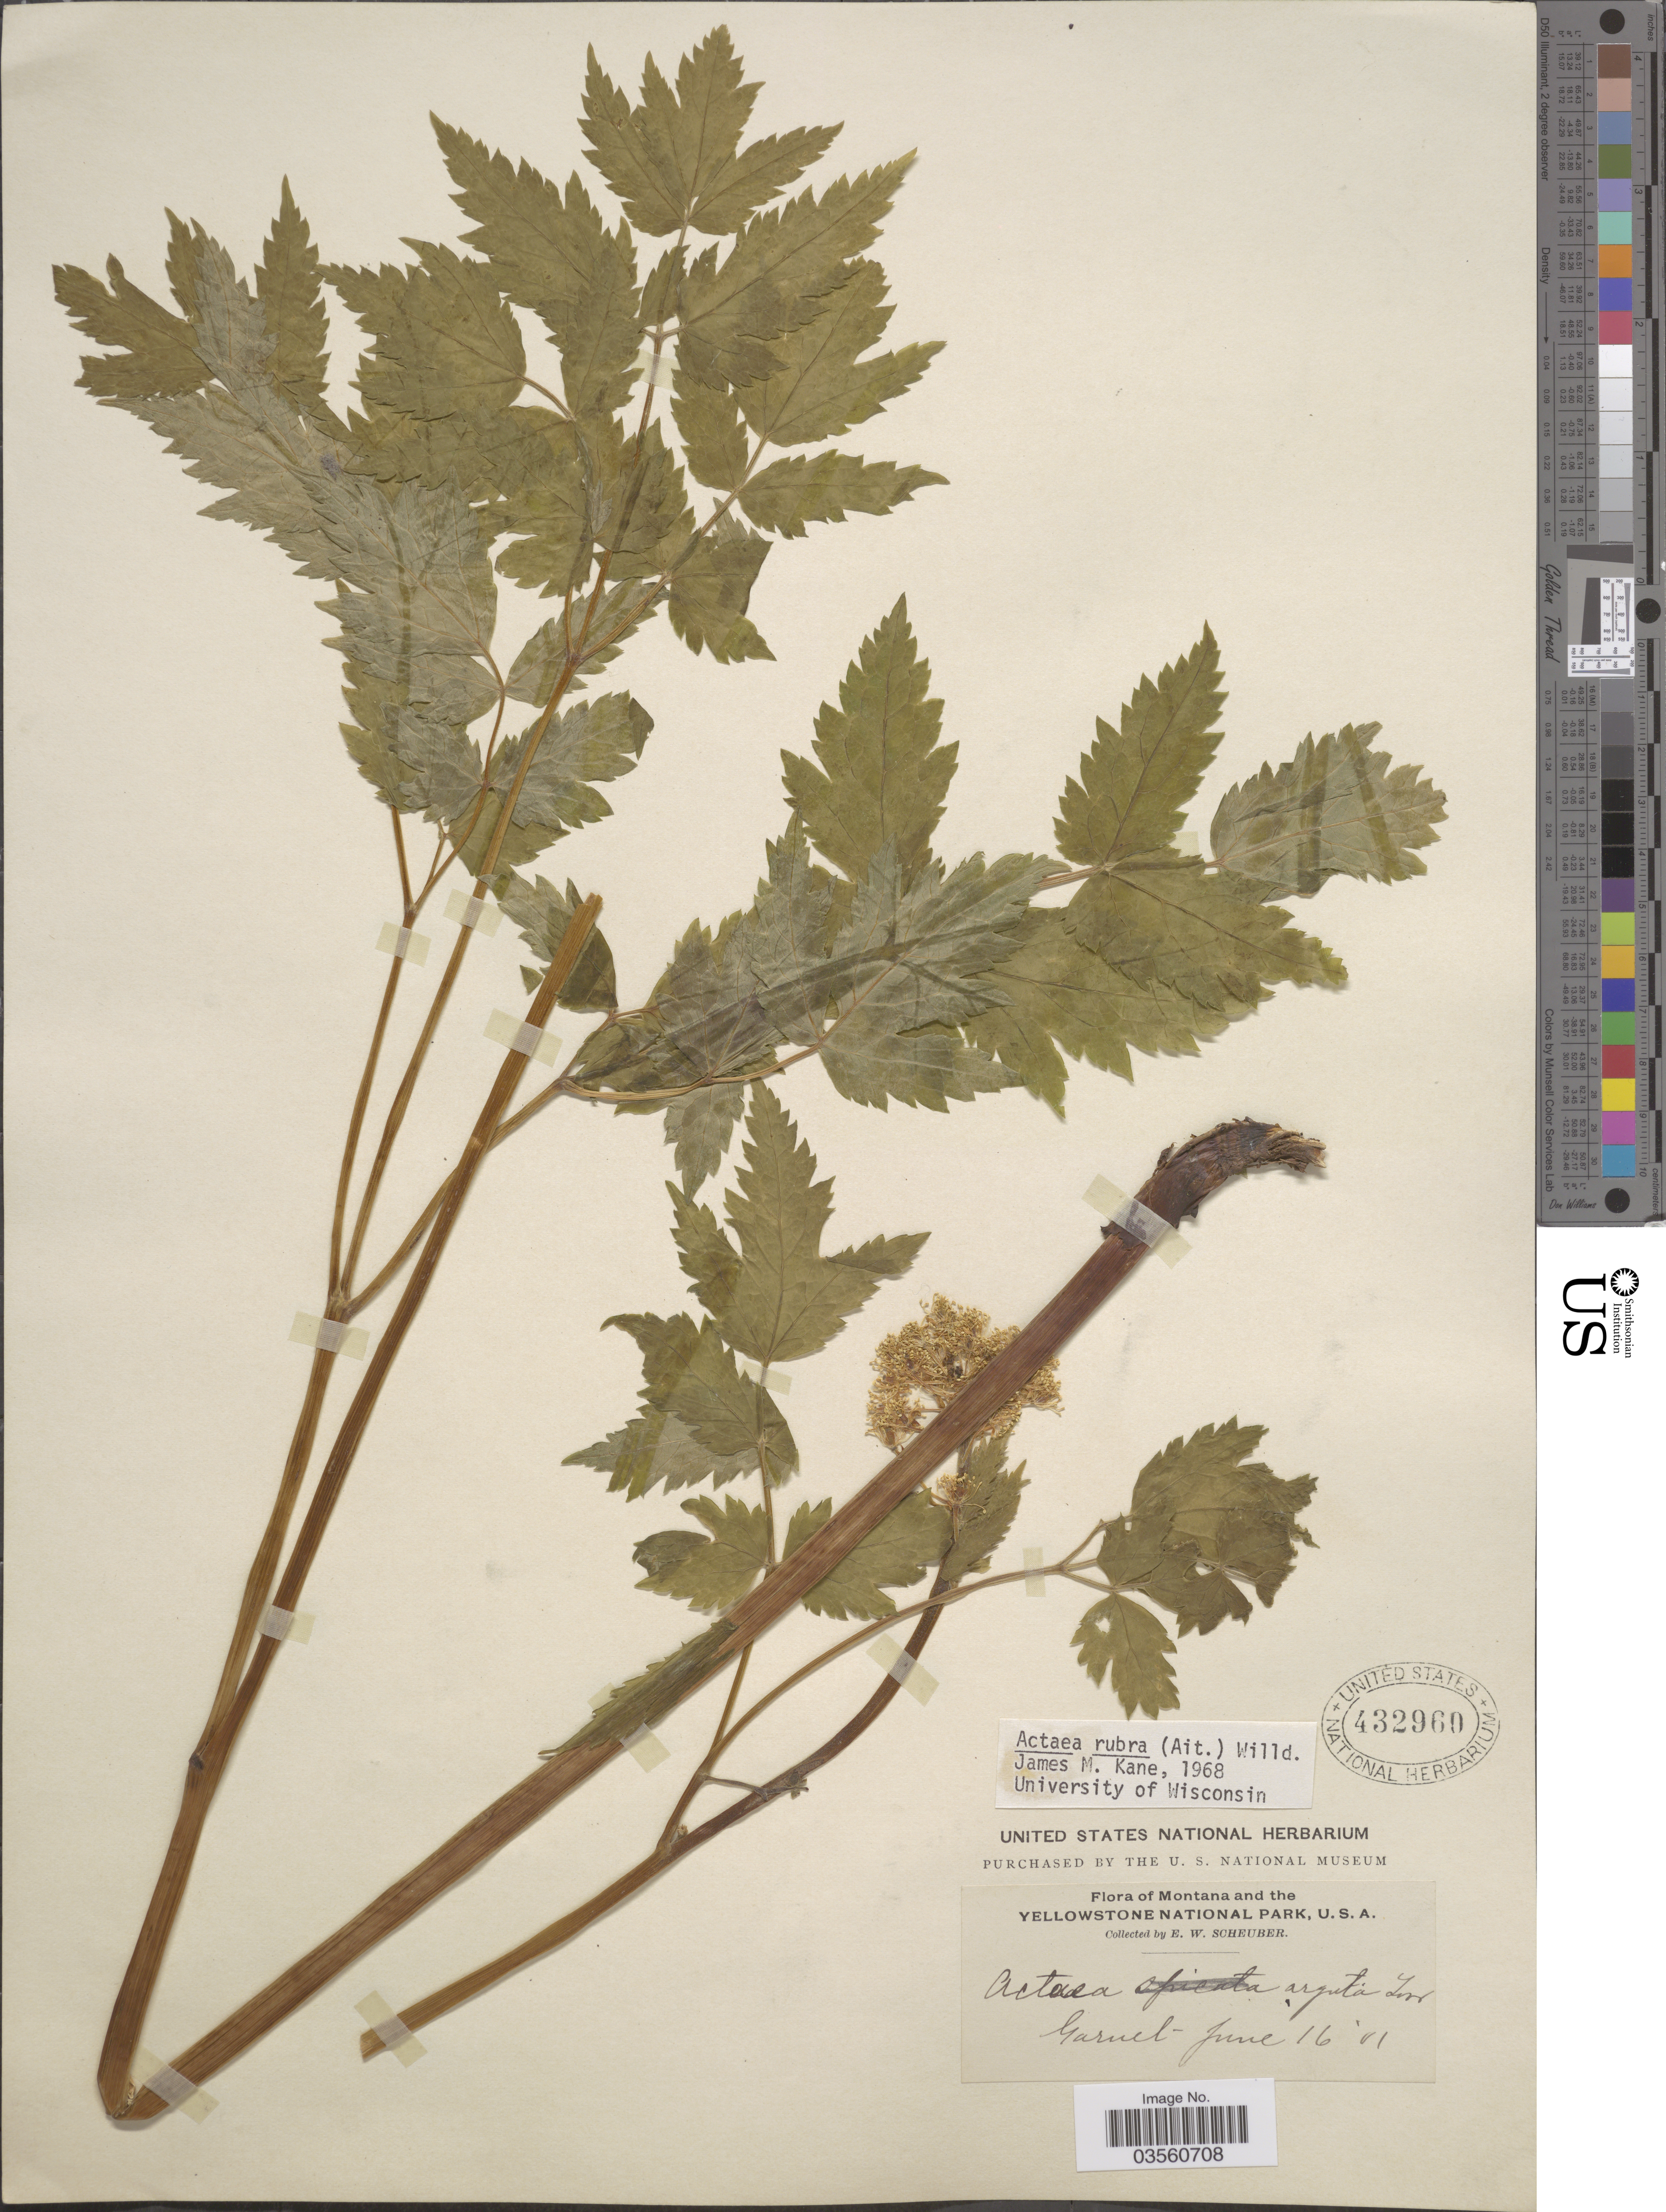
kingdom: Plantae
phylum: Tracheophyta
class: Magnoliopsida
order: Ranunculales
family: Ranunculaceae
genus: Actaea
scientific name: Actaea rubra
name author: (Aiton) Willd.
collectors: E. Scheuber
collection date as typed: Transcribed d/m/y: 16/6/1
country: United States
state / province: Montana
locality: Yellowstone National Park. Garnet.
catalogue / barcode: US 432960